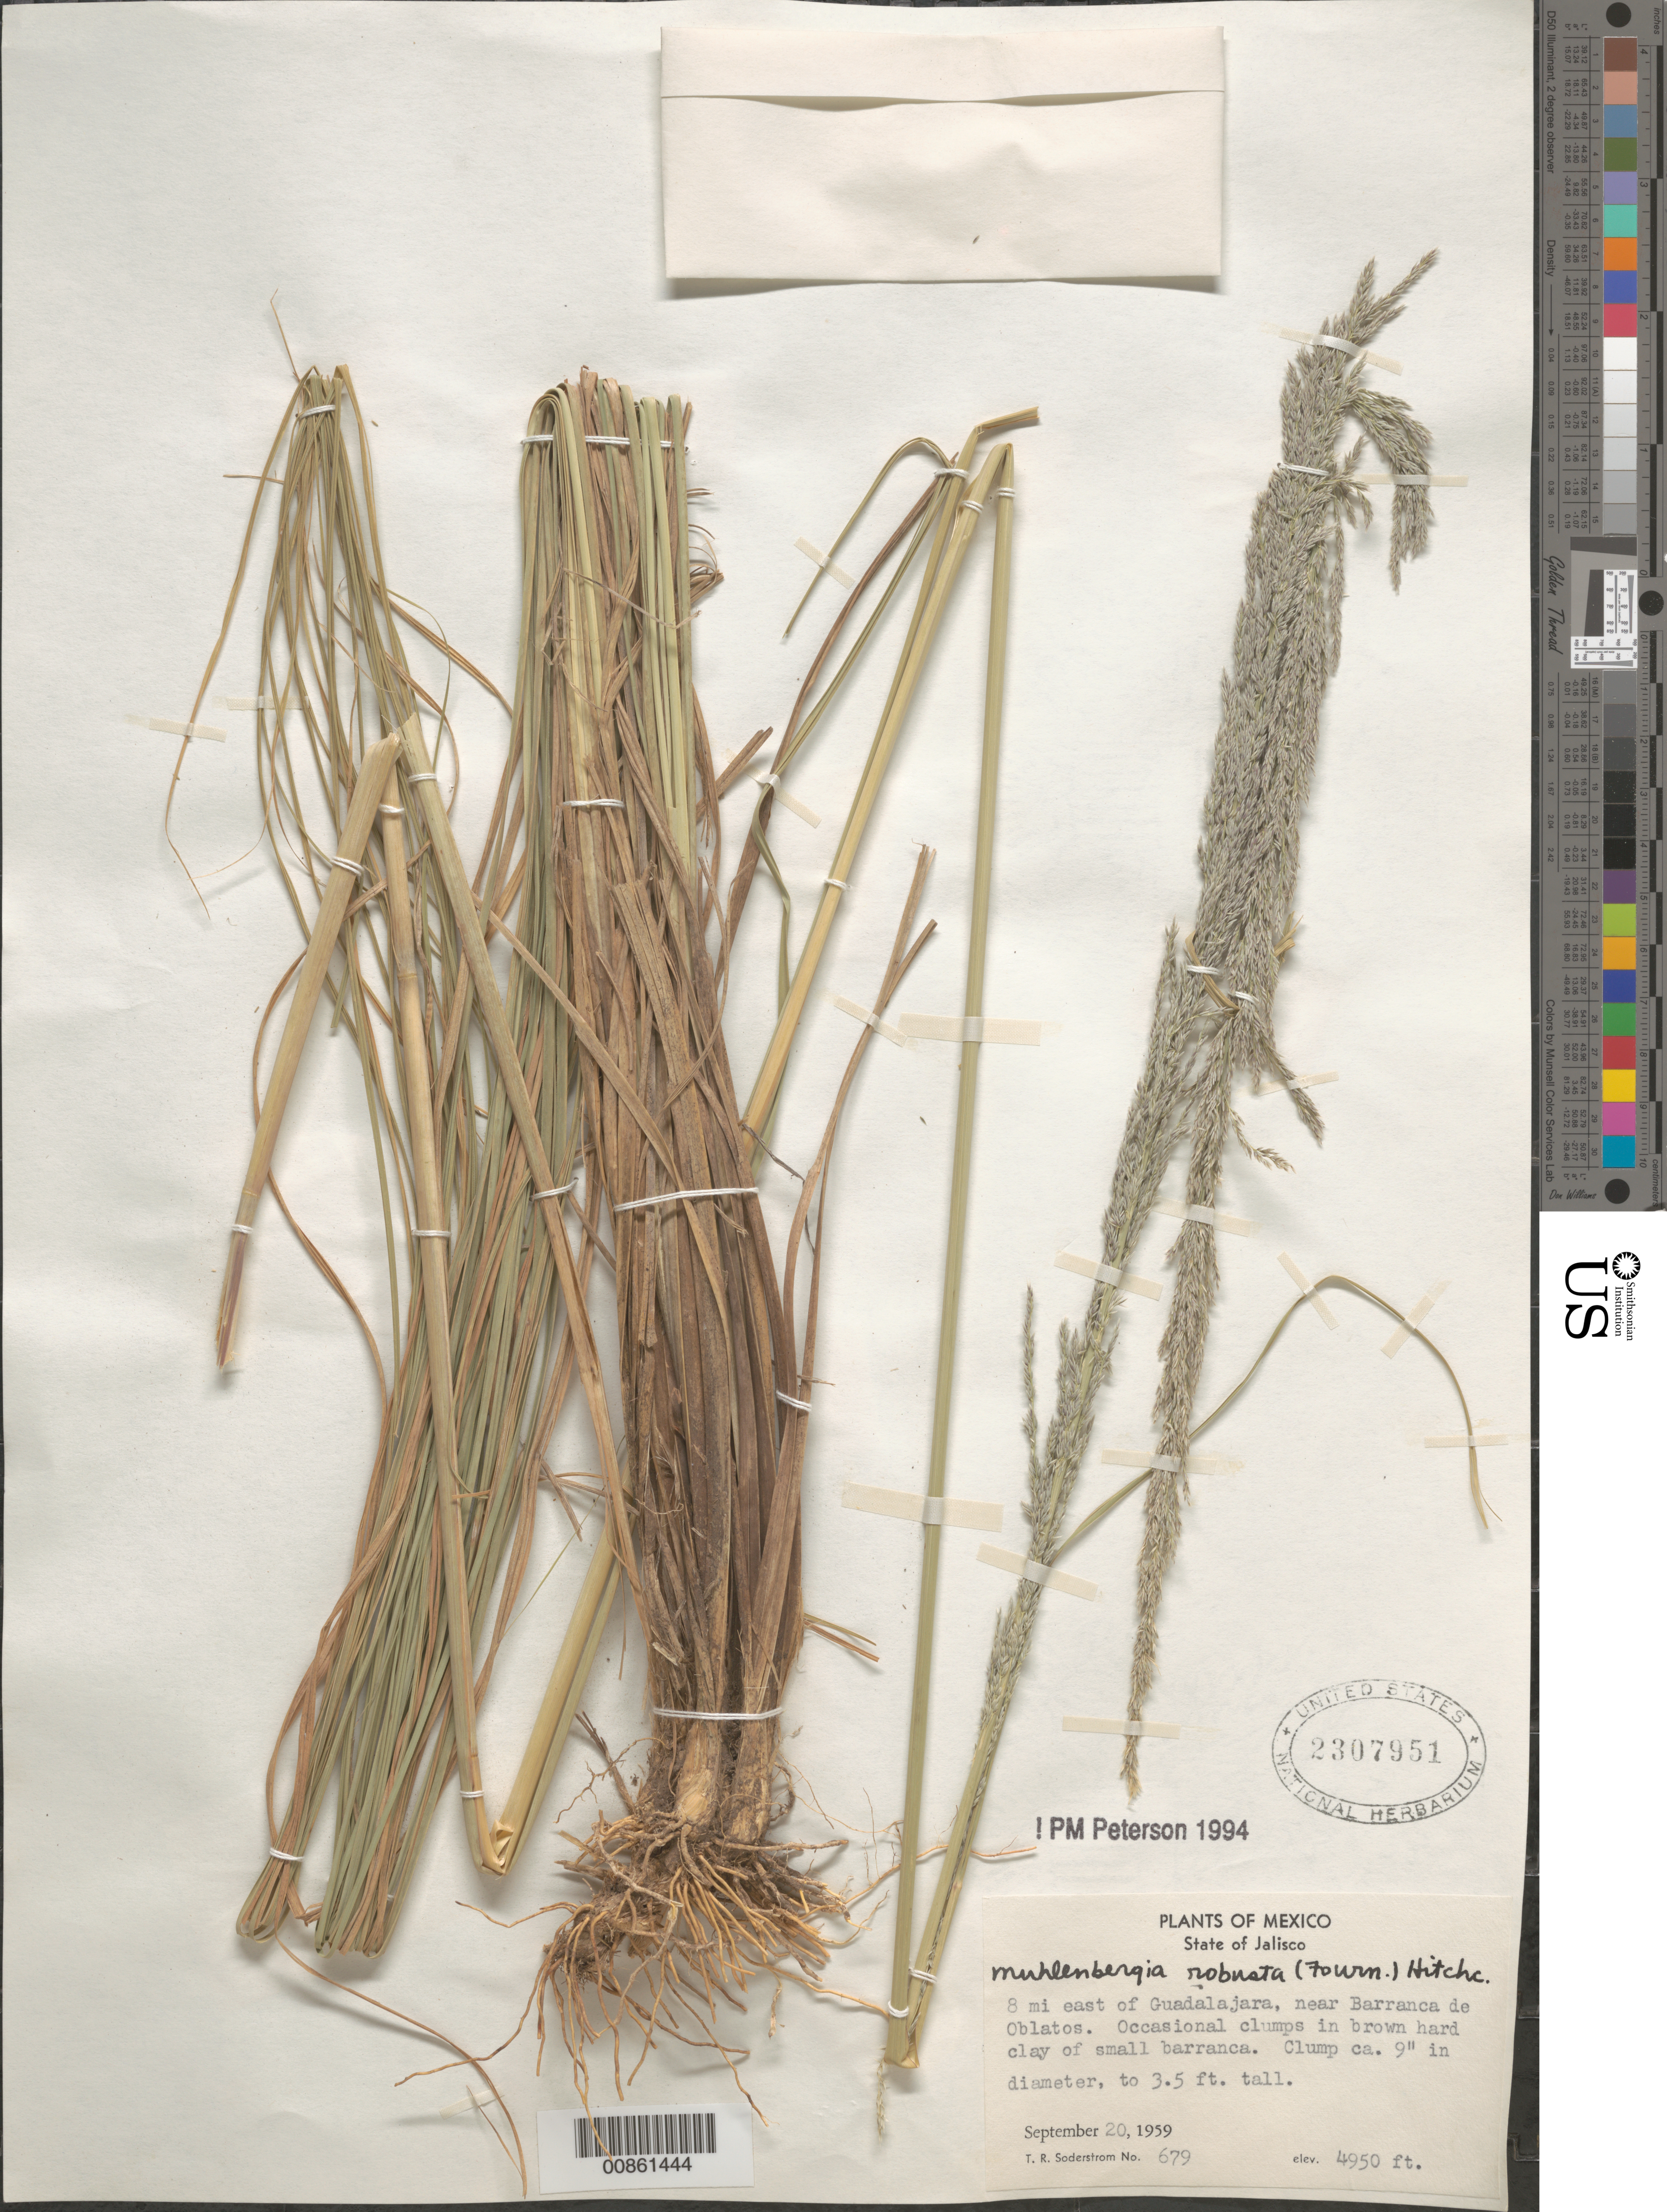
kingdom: Plantae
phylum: Tracheophyta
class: Liliopsida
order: Poales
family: Poaceae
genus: Muhlenbergia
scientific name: Muhlenbergia robusta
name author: (E. Fourn.) Hitchc.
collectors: T. R. Soderstrom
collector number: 679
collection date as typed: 20 Sep 1959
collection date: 1959-09-20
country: Mexico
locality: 8 mi E of Guadalajara, near Barranca de Oblatos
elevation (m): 1509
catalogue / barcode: US 2307951